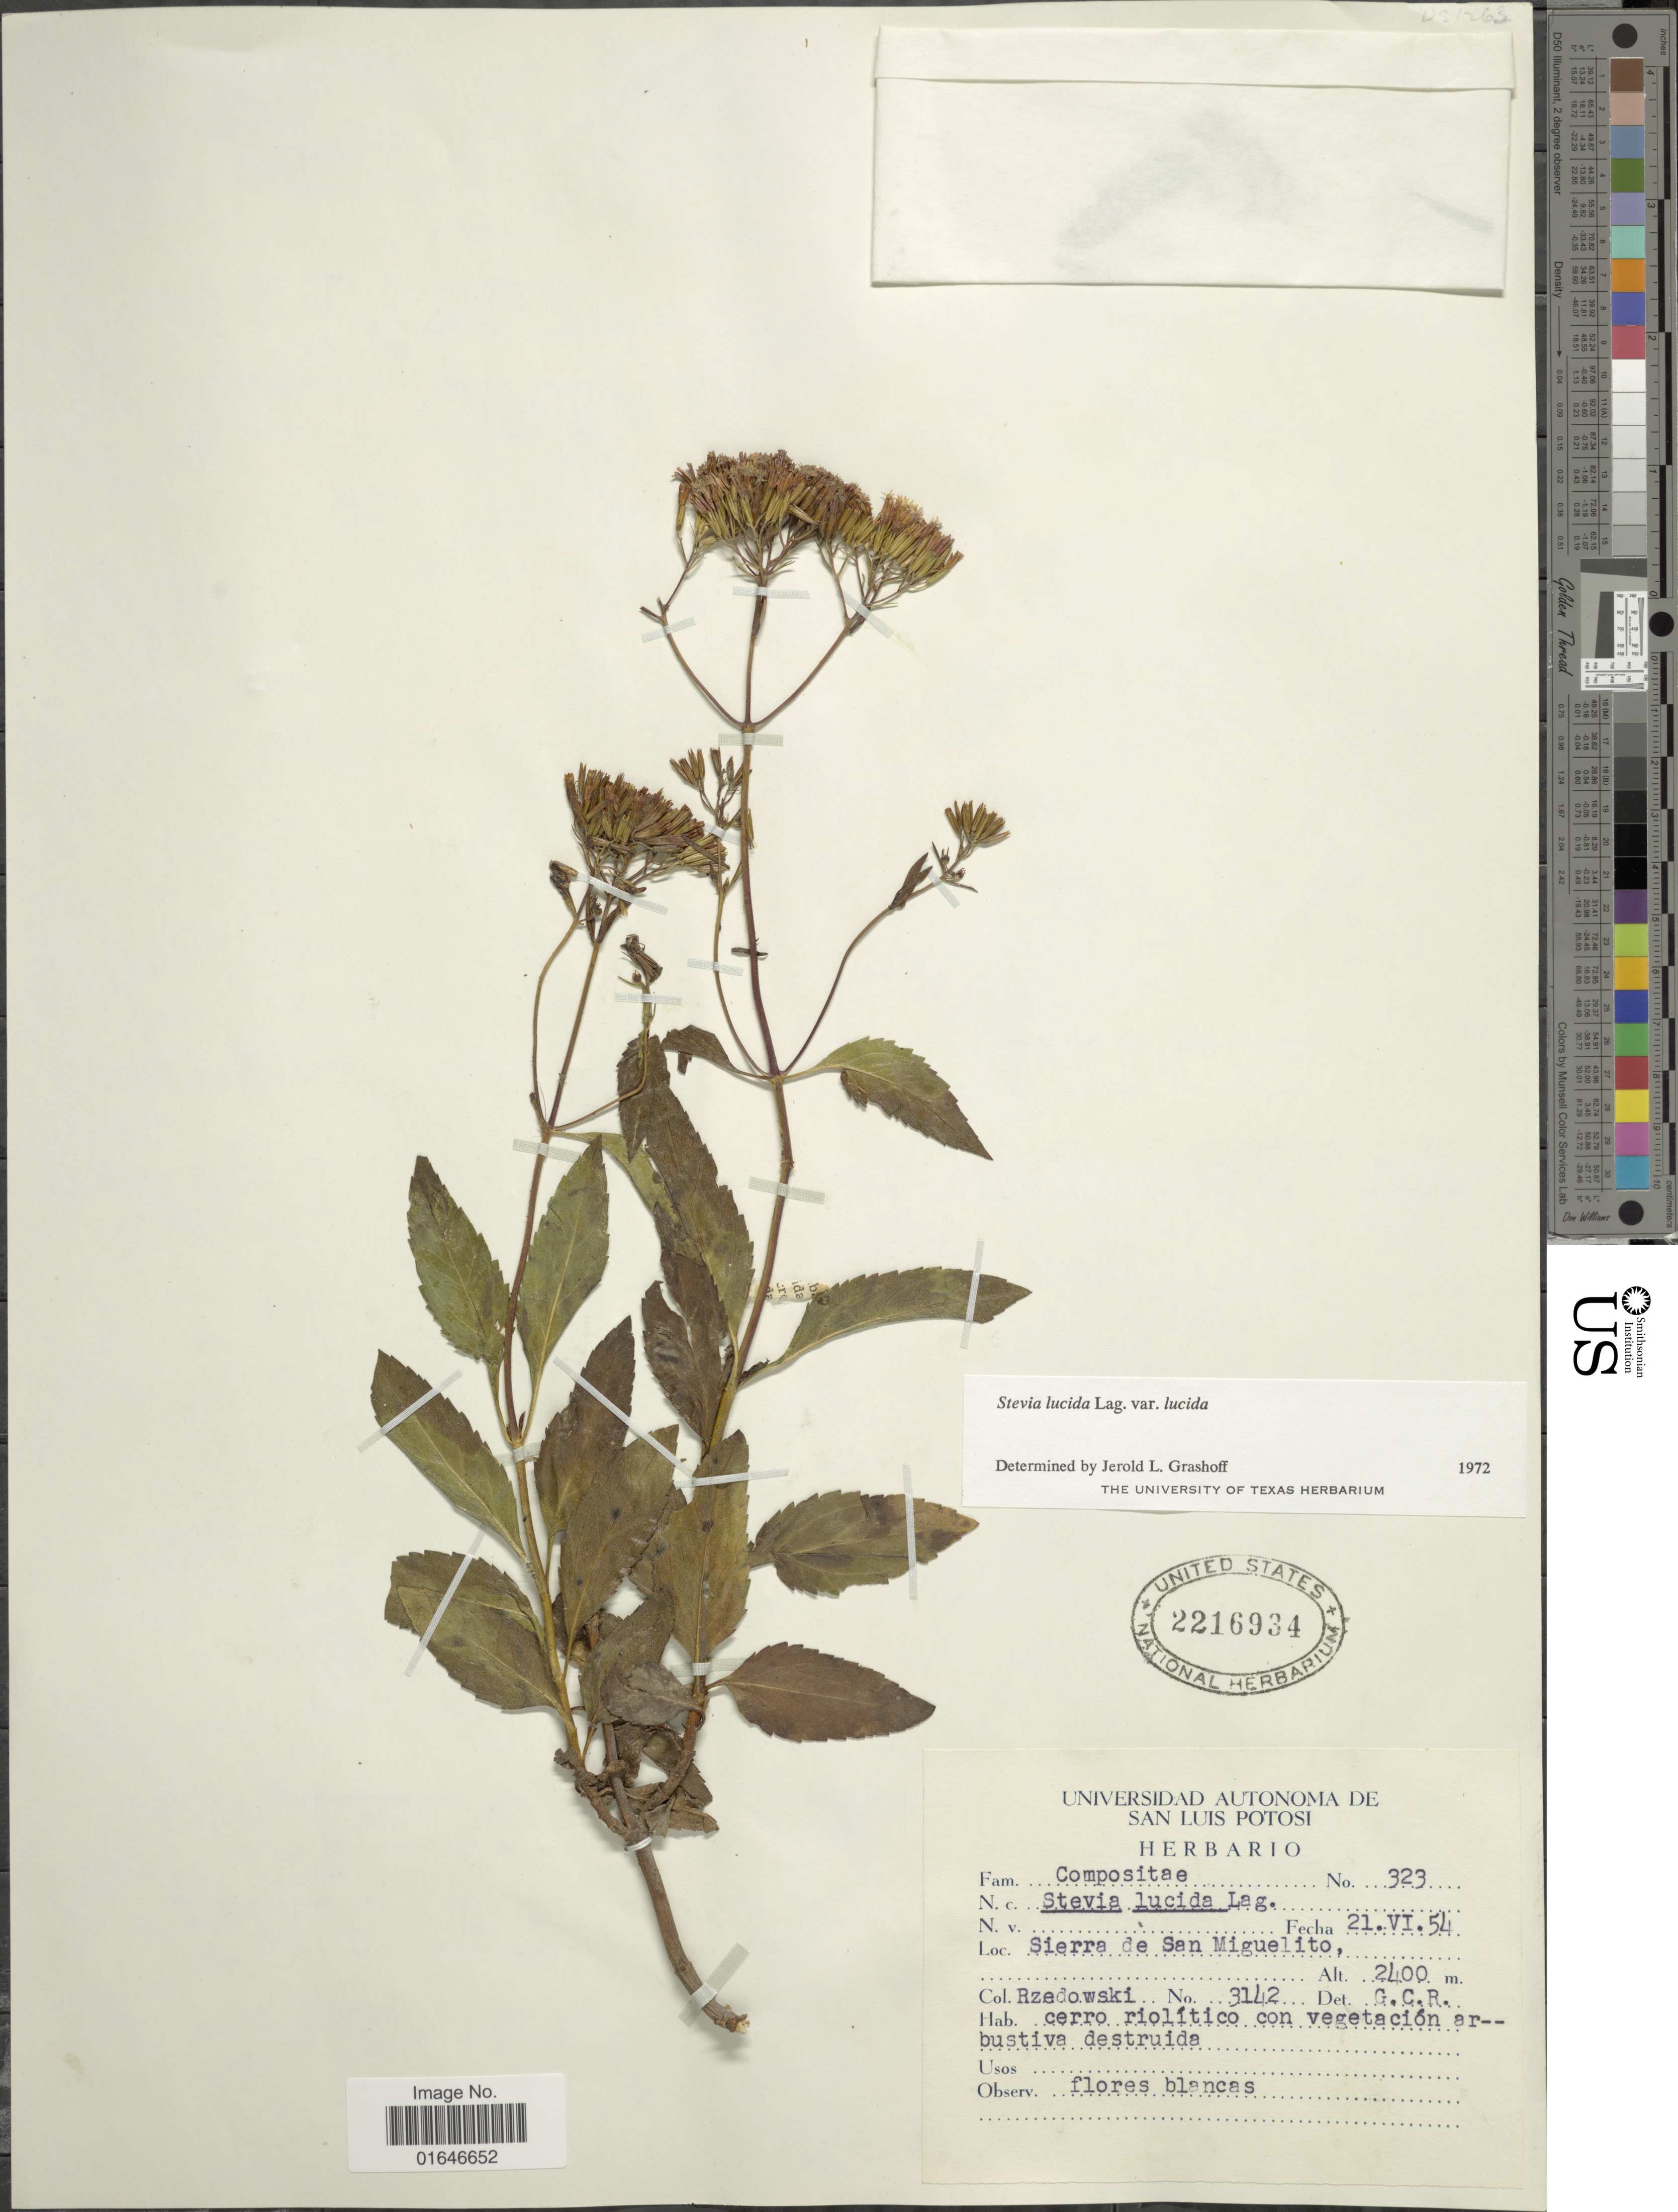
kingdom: Plantae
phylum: Tracheophyta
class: Magnoliopsida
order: Asterales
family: Asteraceae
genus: Stevia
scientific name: Stevia lucida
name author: Lag.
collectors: Rzedowski, --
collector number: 3142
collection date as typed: Transcribed d/m/y: 22/6/54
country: Mexico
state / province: San Luis Potosí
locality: Sierra de San Miquelito.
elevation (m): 2400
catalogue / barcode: US 2216934